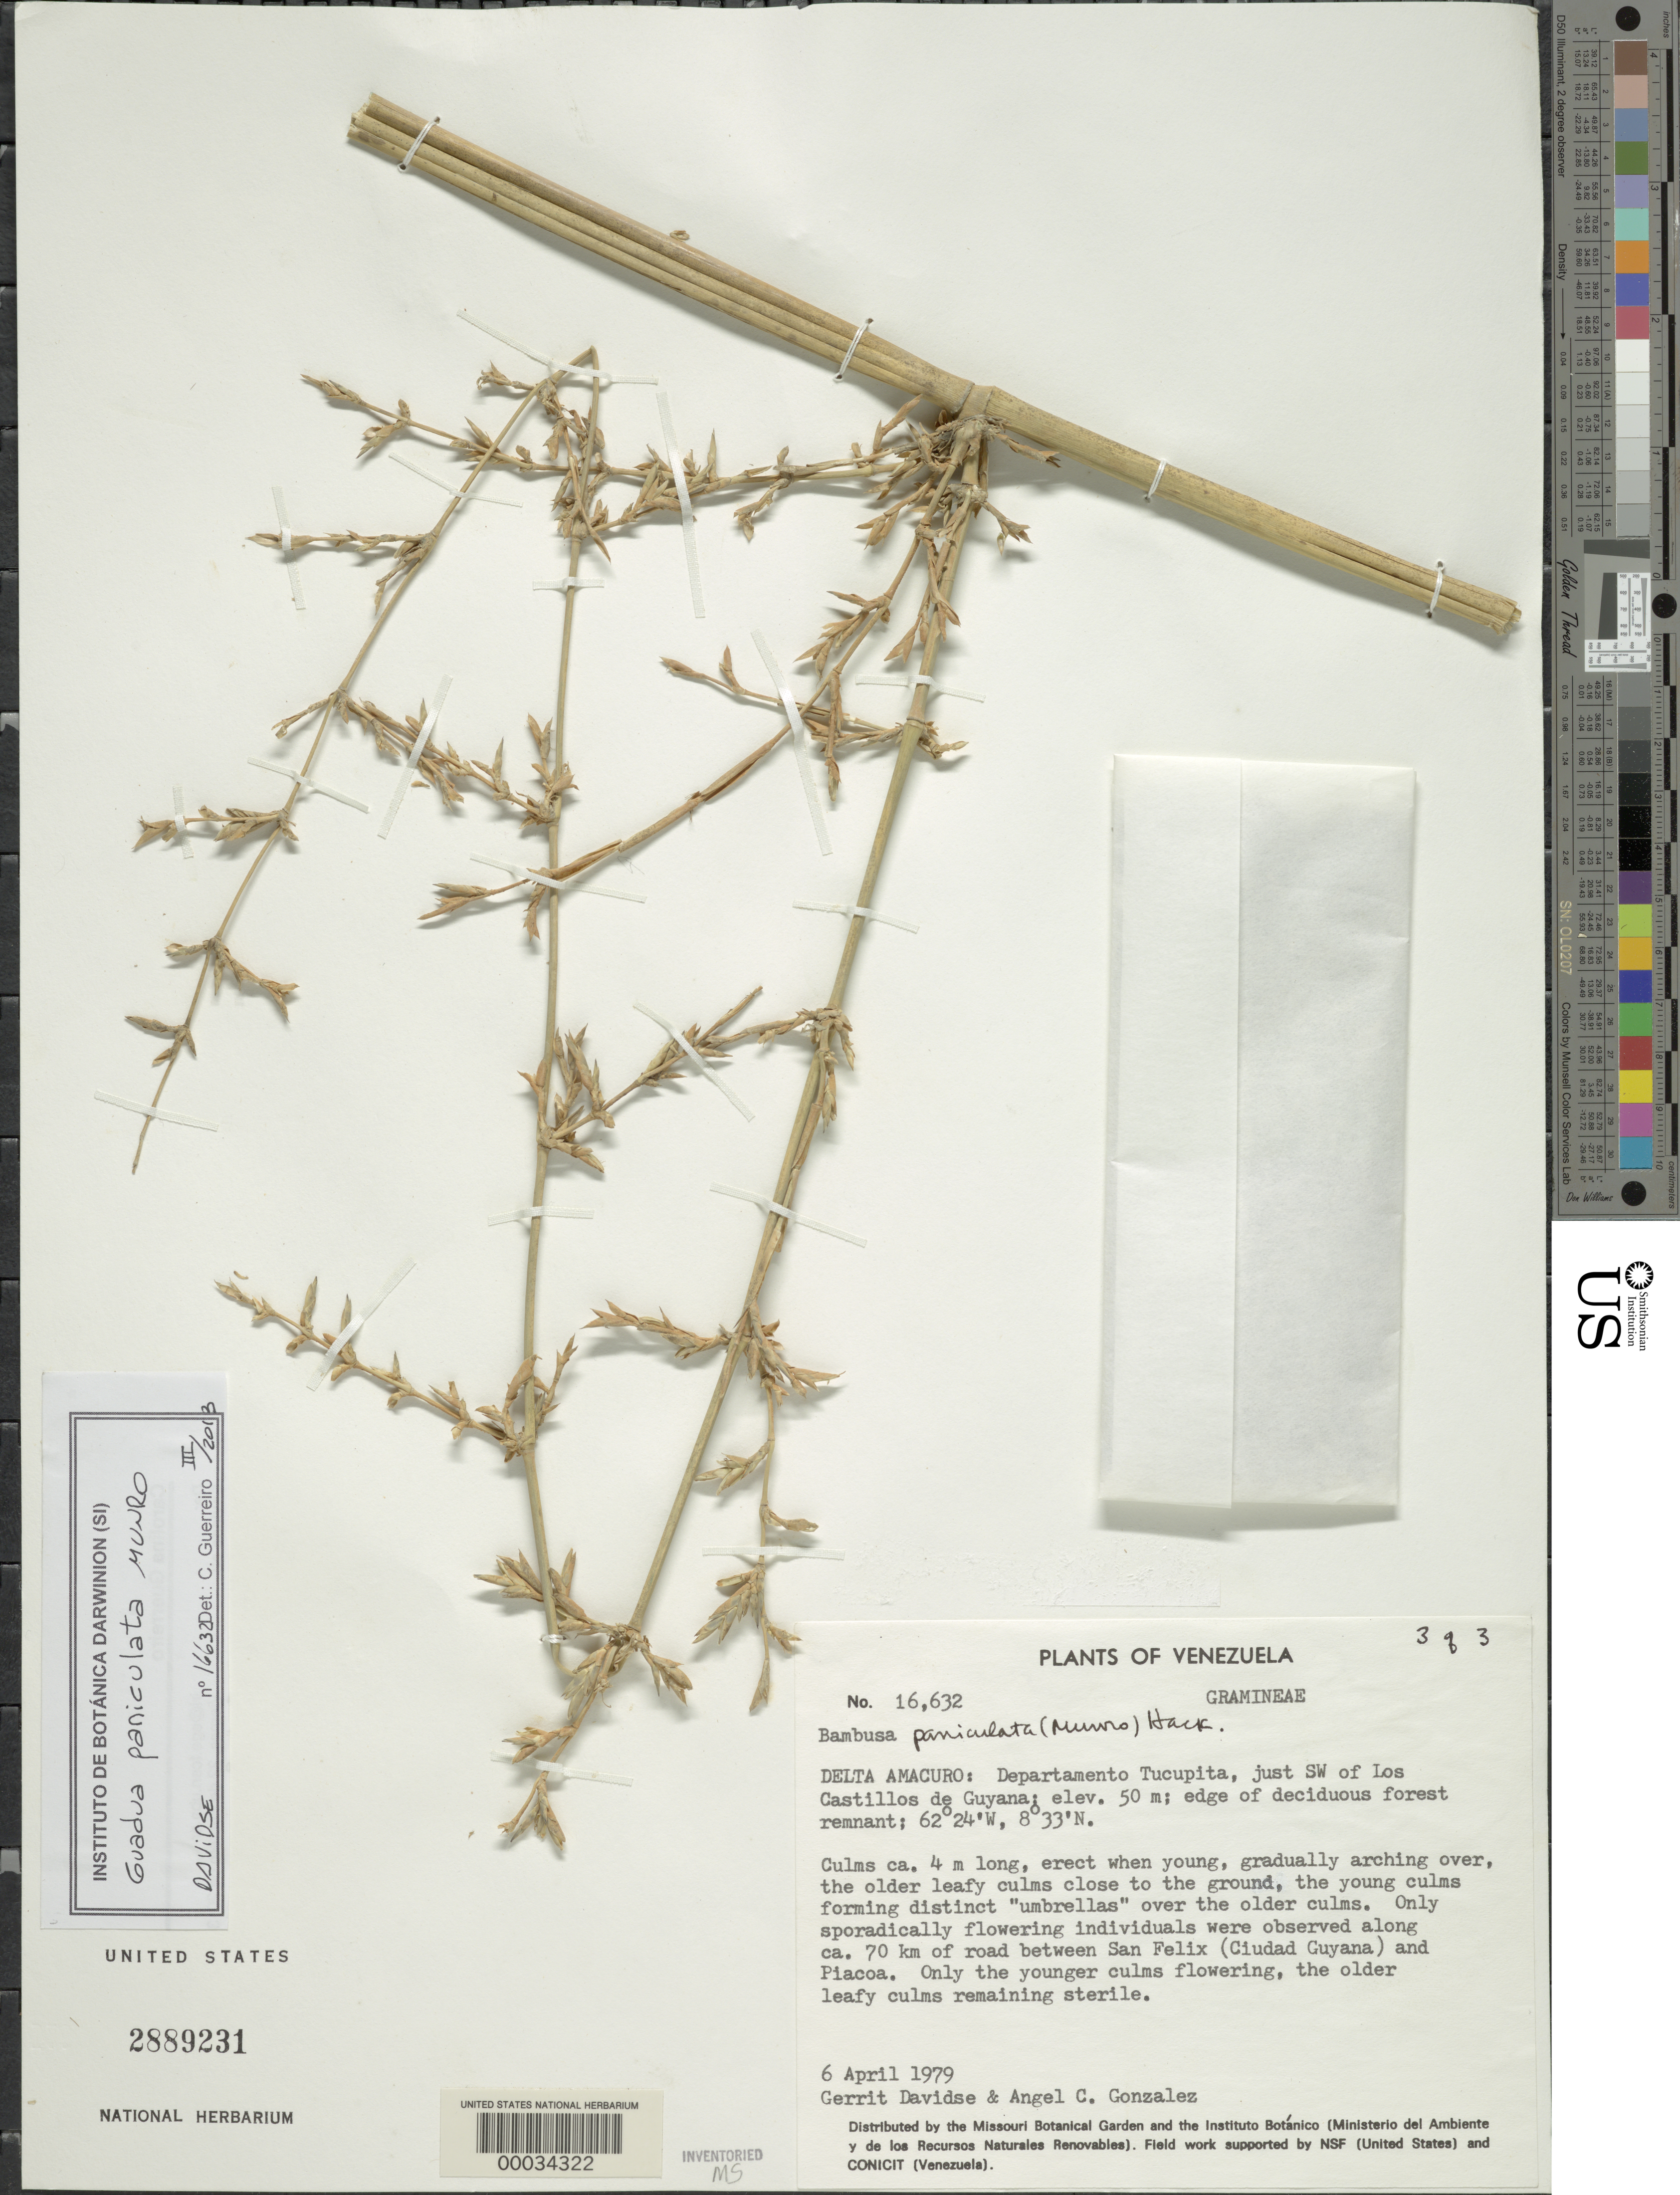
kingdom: Plantae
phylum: Tracheophyta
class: Liliopsida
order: Poales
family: Poaceae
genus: Guadua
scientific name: Guadua venezuelae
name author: Munro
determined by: McMurchie, Elizabeth, (UNITED STATES)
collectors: G. Davidse & A. C. González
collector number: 16632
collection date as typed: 06 Apr 1979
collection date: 1979-04-06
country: Venezuela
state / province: Delta Amacuro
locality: Tucupita, los castillos de guyana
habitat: edge of deciduous forest remnant.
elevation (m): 50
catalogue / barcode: US 2889231